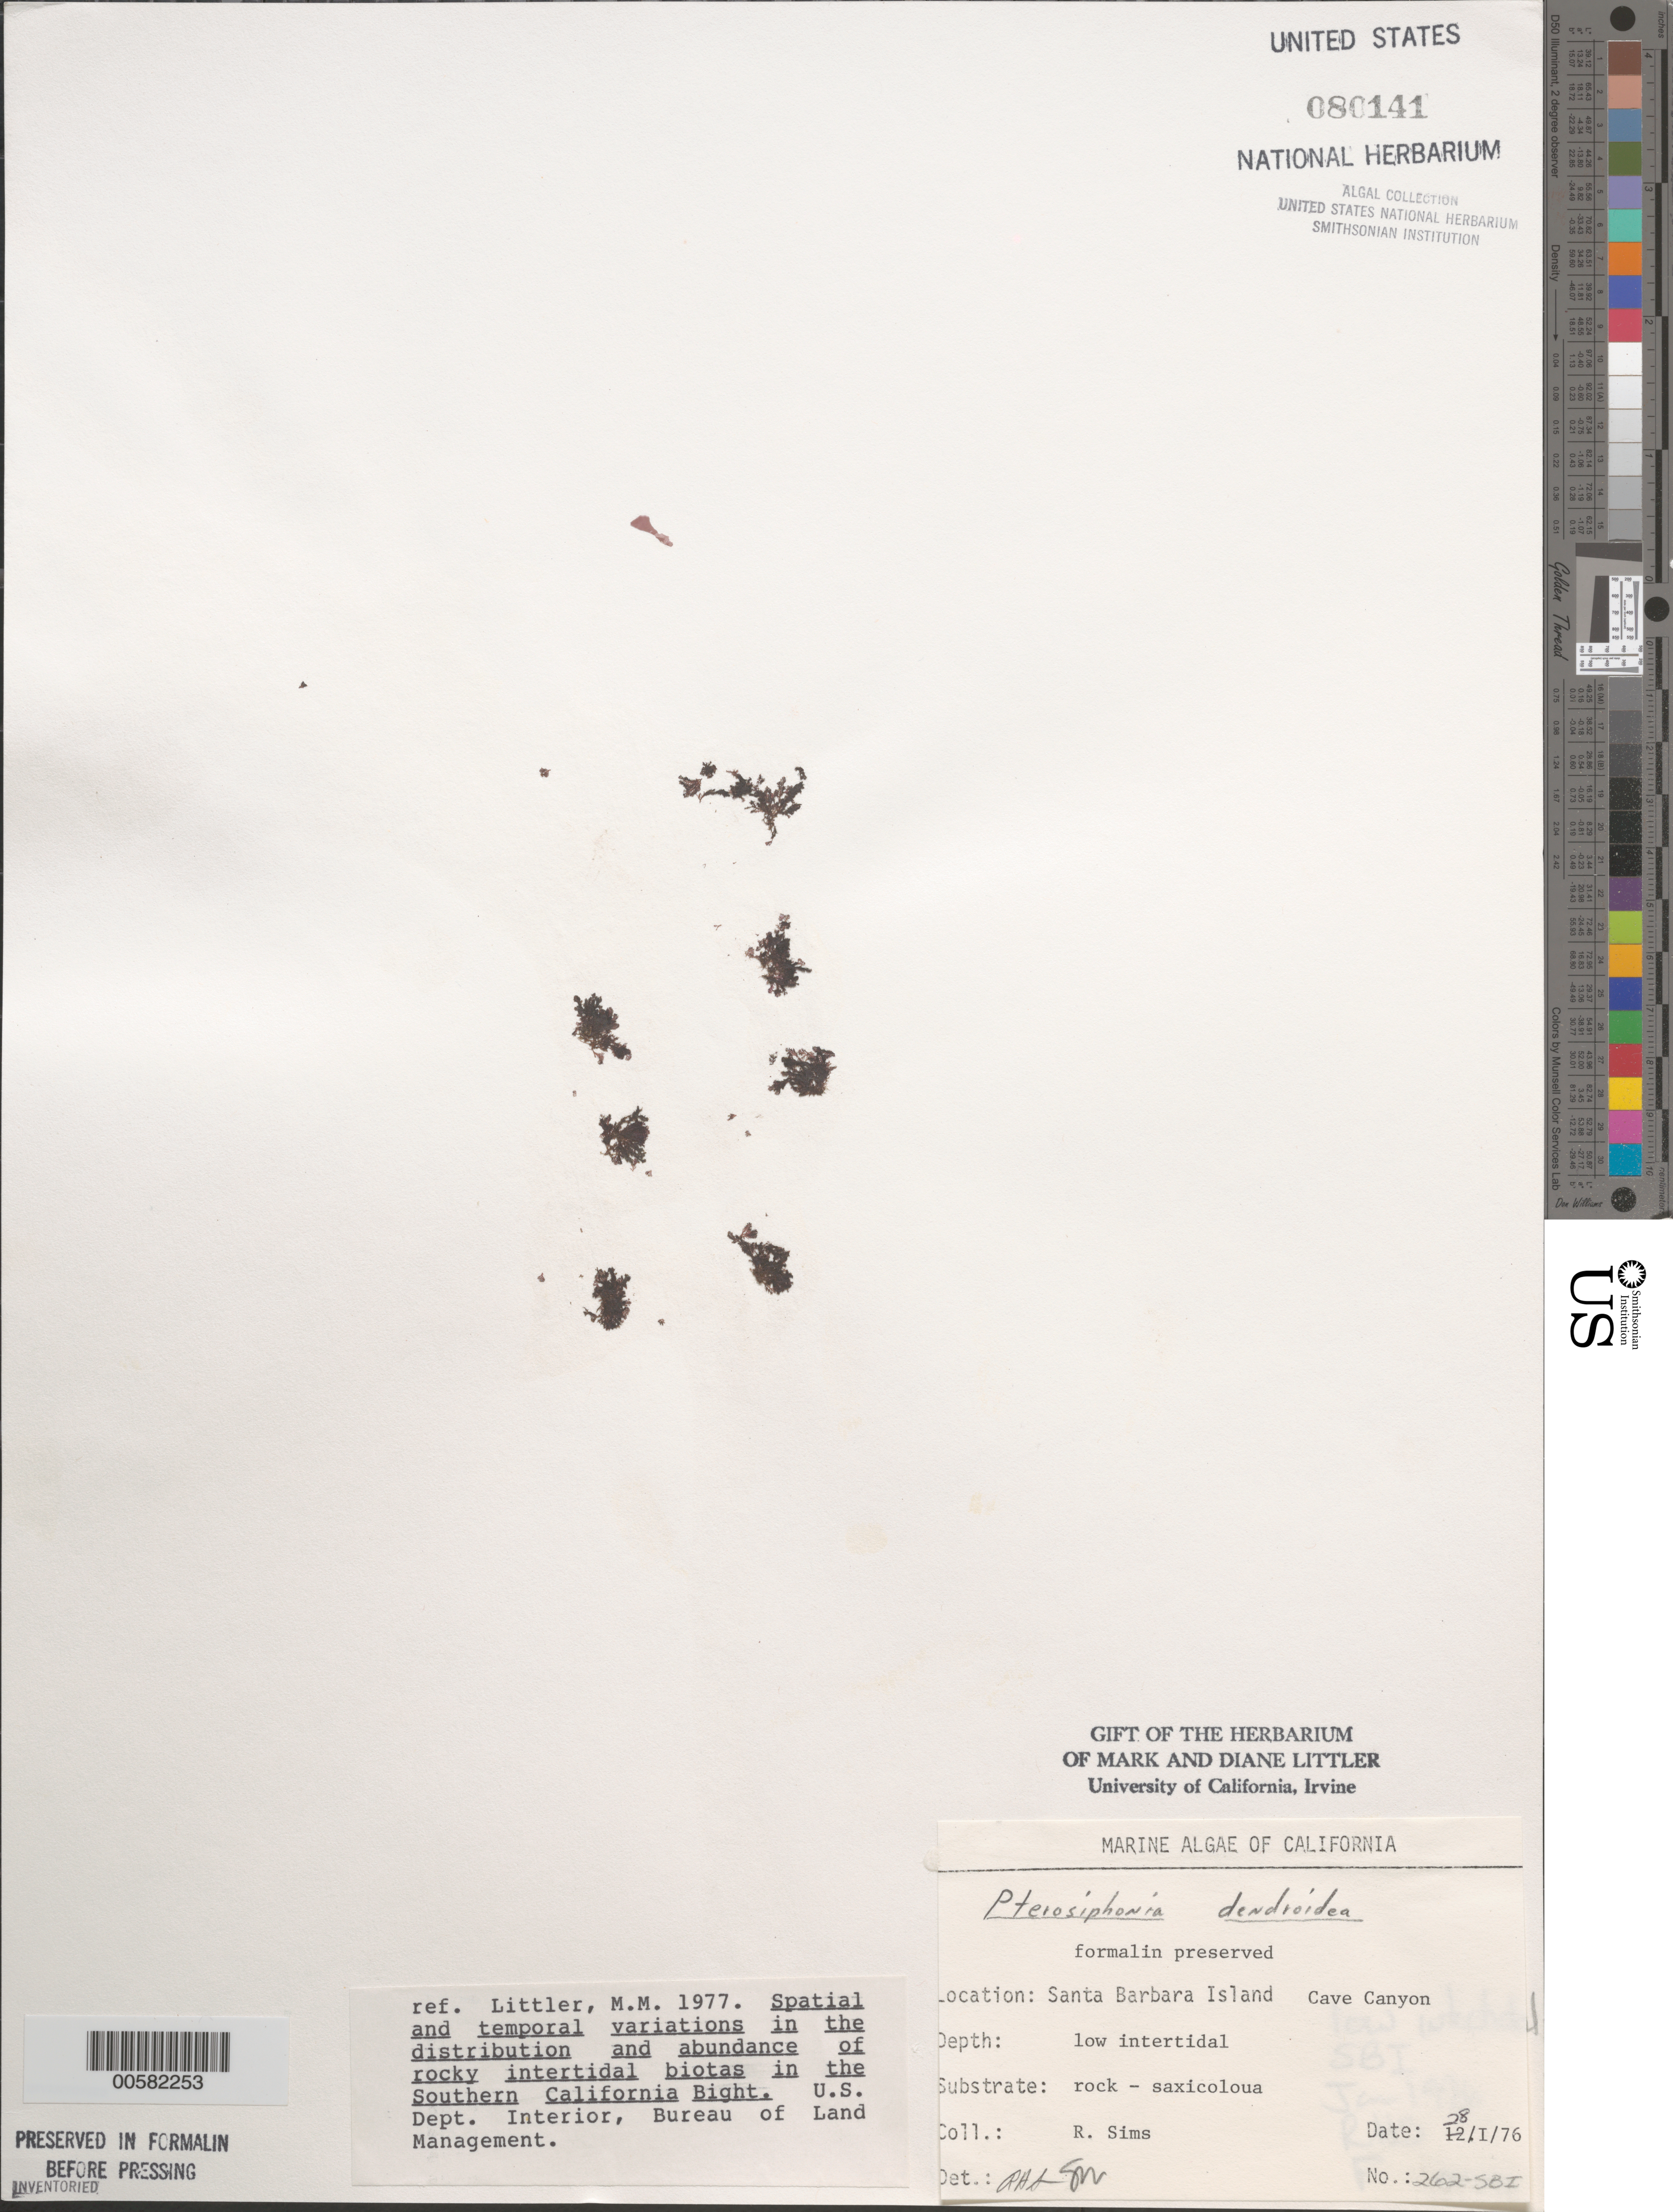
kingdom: Plantae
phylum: Rhodophyta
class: Florideophyceae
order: Ceramiales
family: Rhodomelaceae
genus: Symphyocladiella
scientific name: Symphyocladiella dendroidea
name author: (Montagne) Bustamante et al.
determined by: Algae name updating Project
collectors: R. H. Sims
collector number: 262-sbi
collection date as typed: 28 Jan 1976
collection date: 1976-01-28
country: United States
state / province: California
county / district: Santa Barbara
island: Santa Barbara Island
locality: Cave Canyon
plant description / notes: BLM-SOCALBIGHT Rocky Intertidal Survey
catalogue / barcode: US 80141